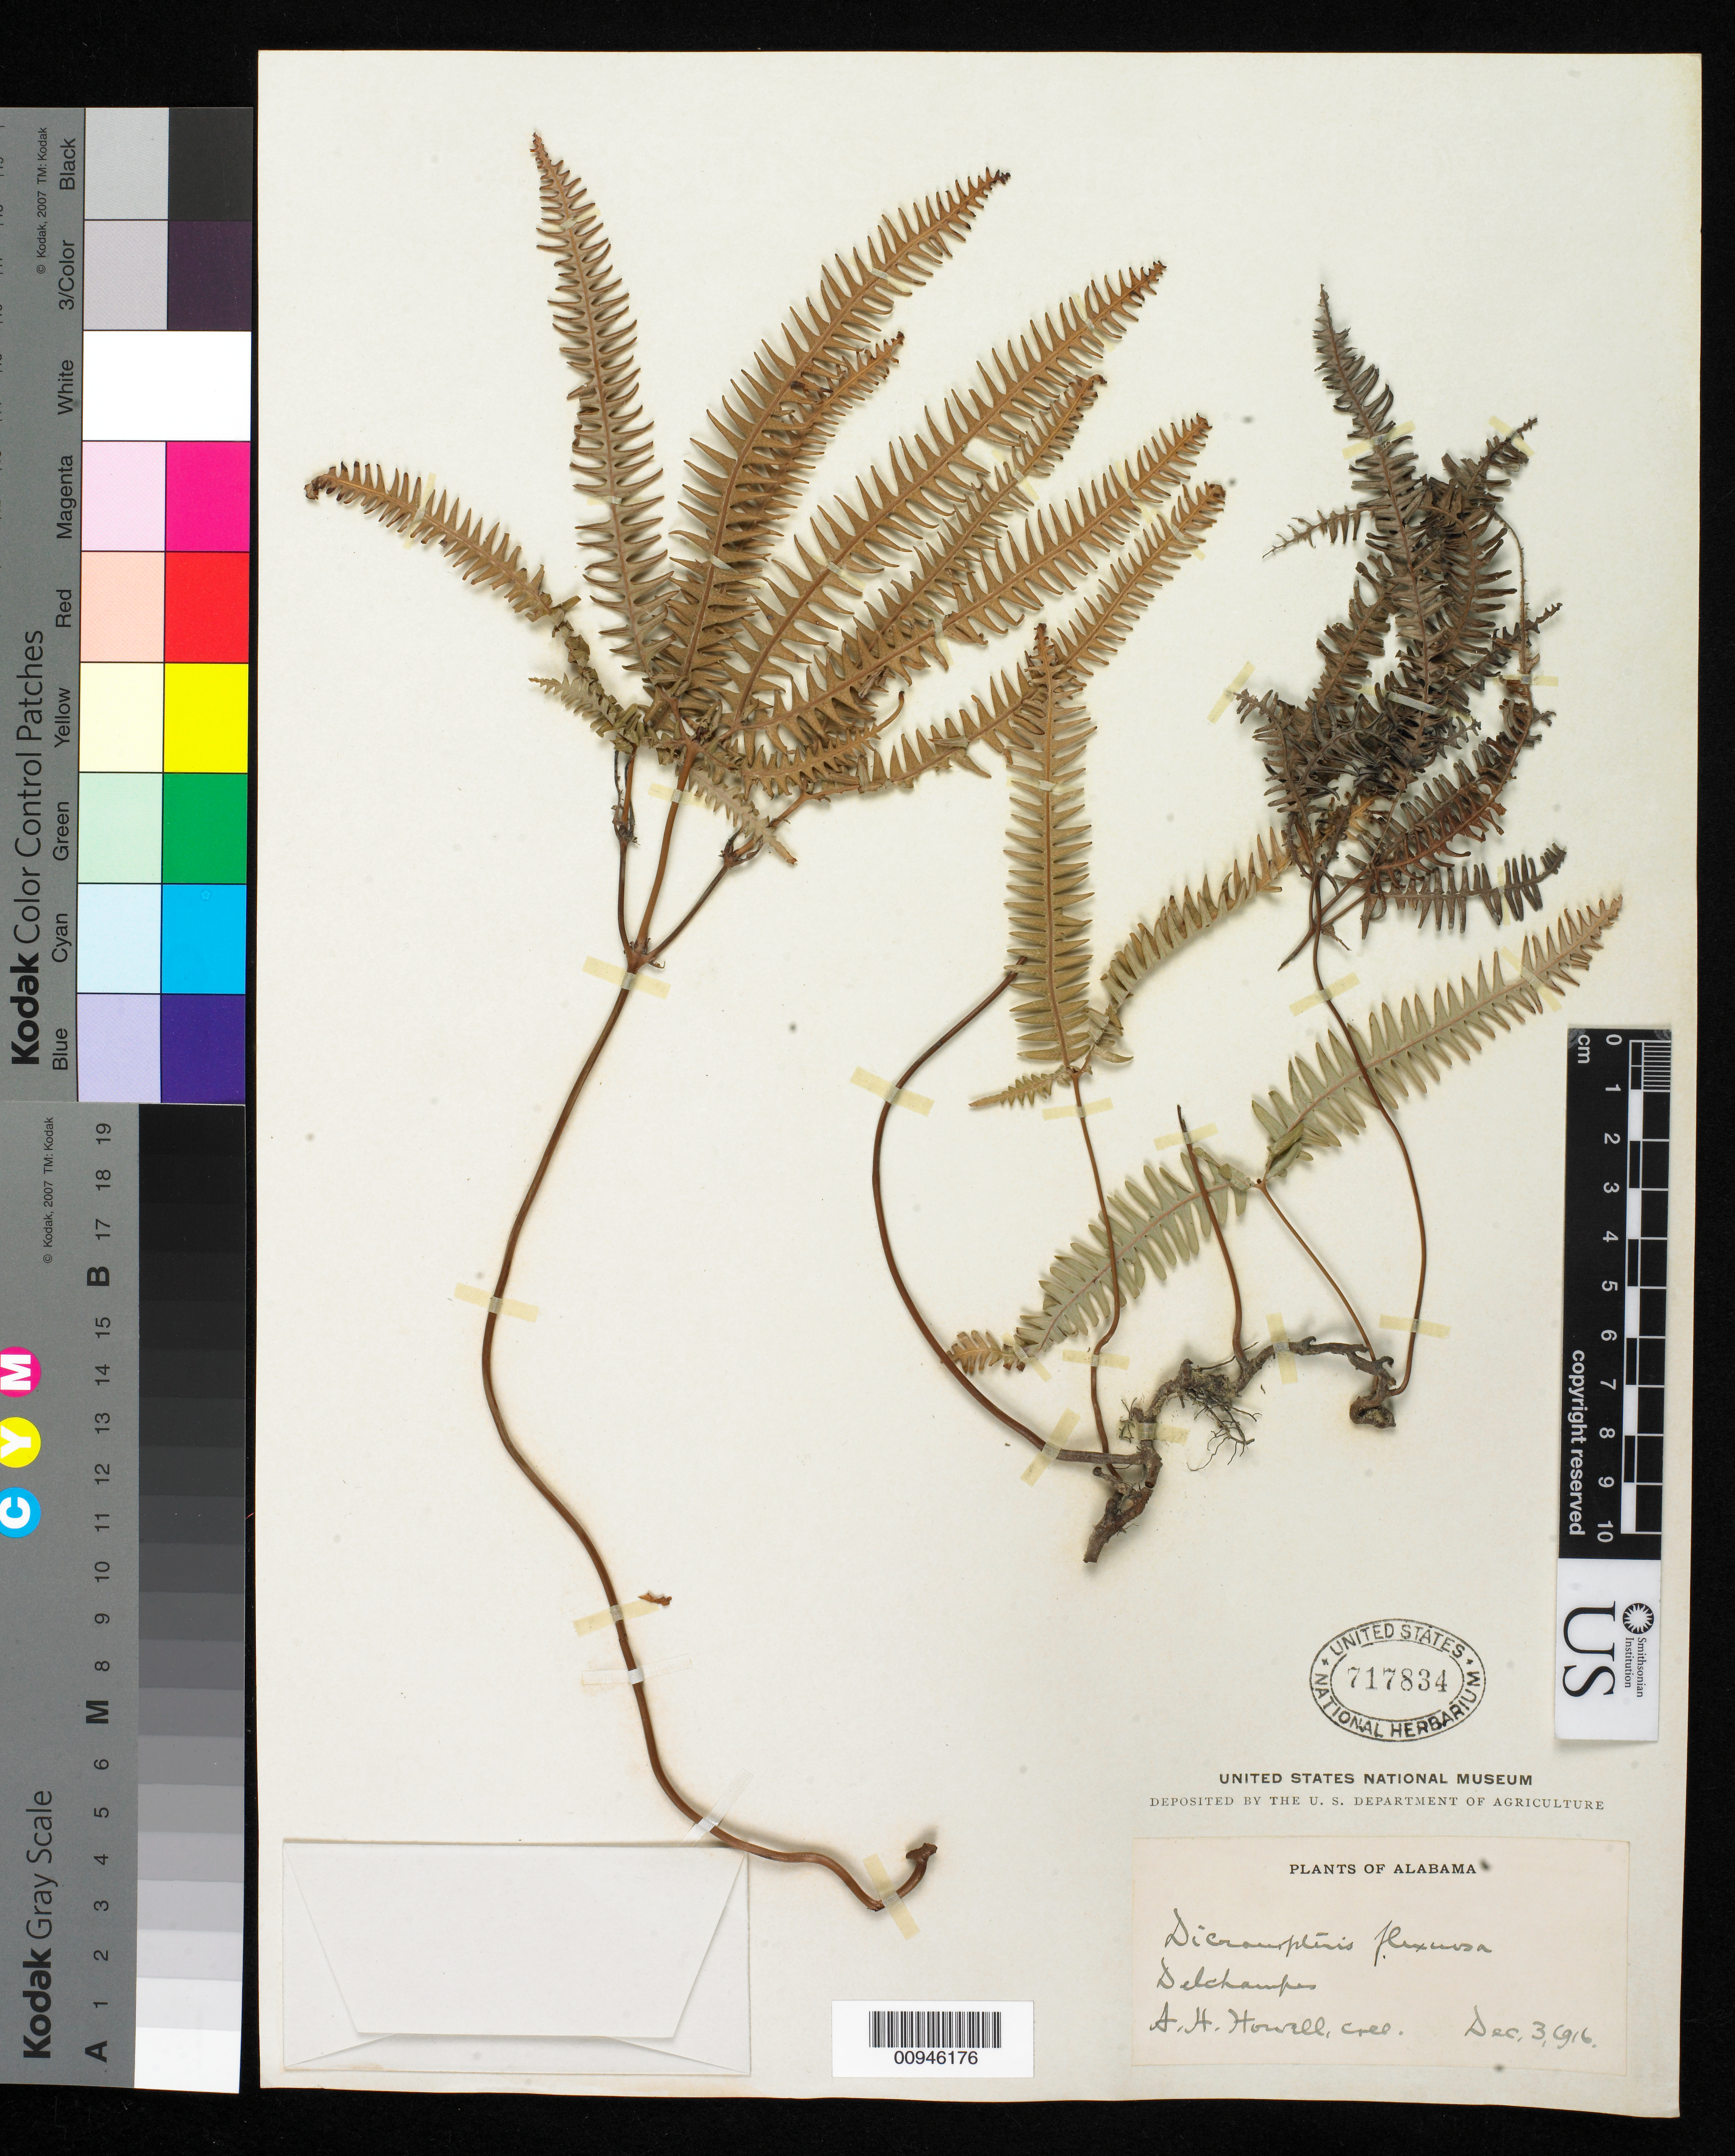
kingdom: Plantae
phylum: Tracheophyta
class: Polypodiopsida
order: Gleicheniales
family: Gleicheniaceae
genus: Dicranopteris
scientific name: Dicranopteris flexuosa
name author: (Schrad.) Underw.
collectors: A. H. Howell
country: United States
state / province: Alabama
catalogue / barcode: US 717834